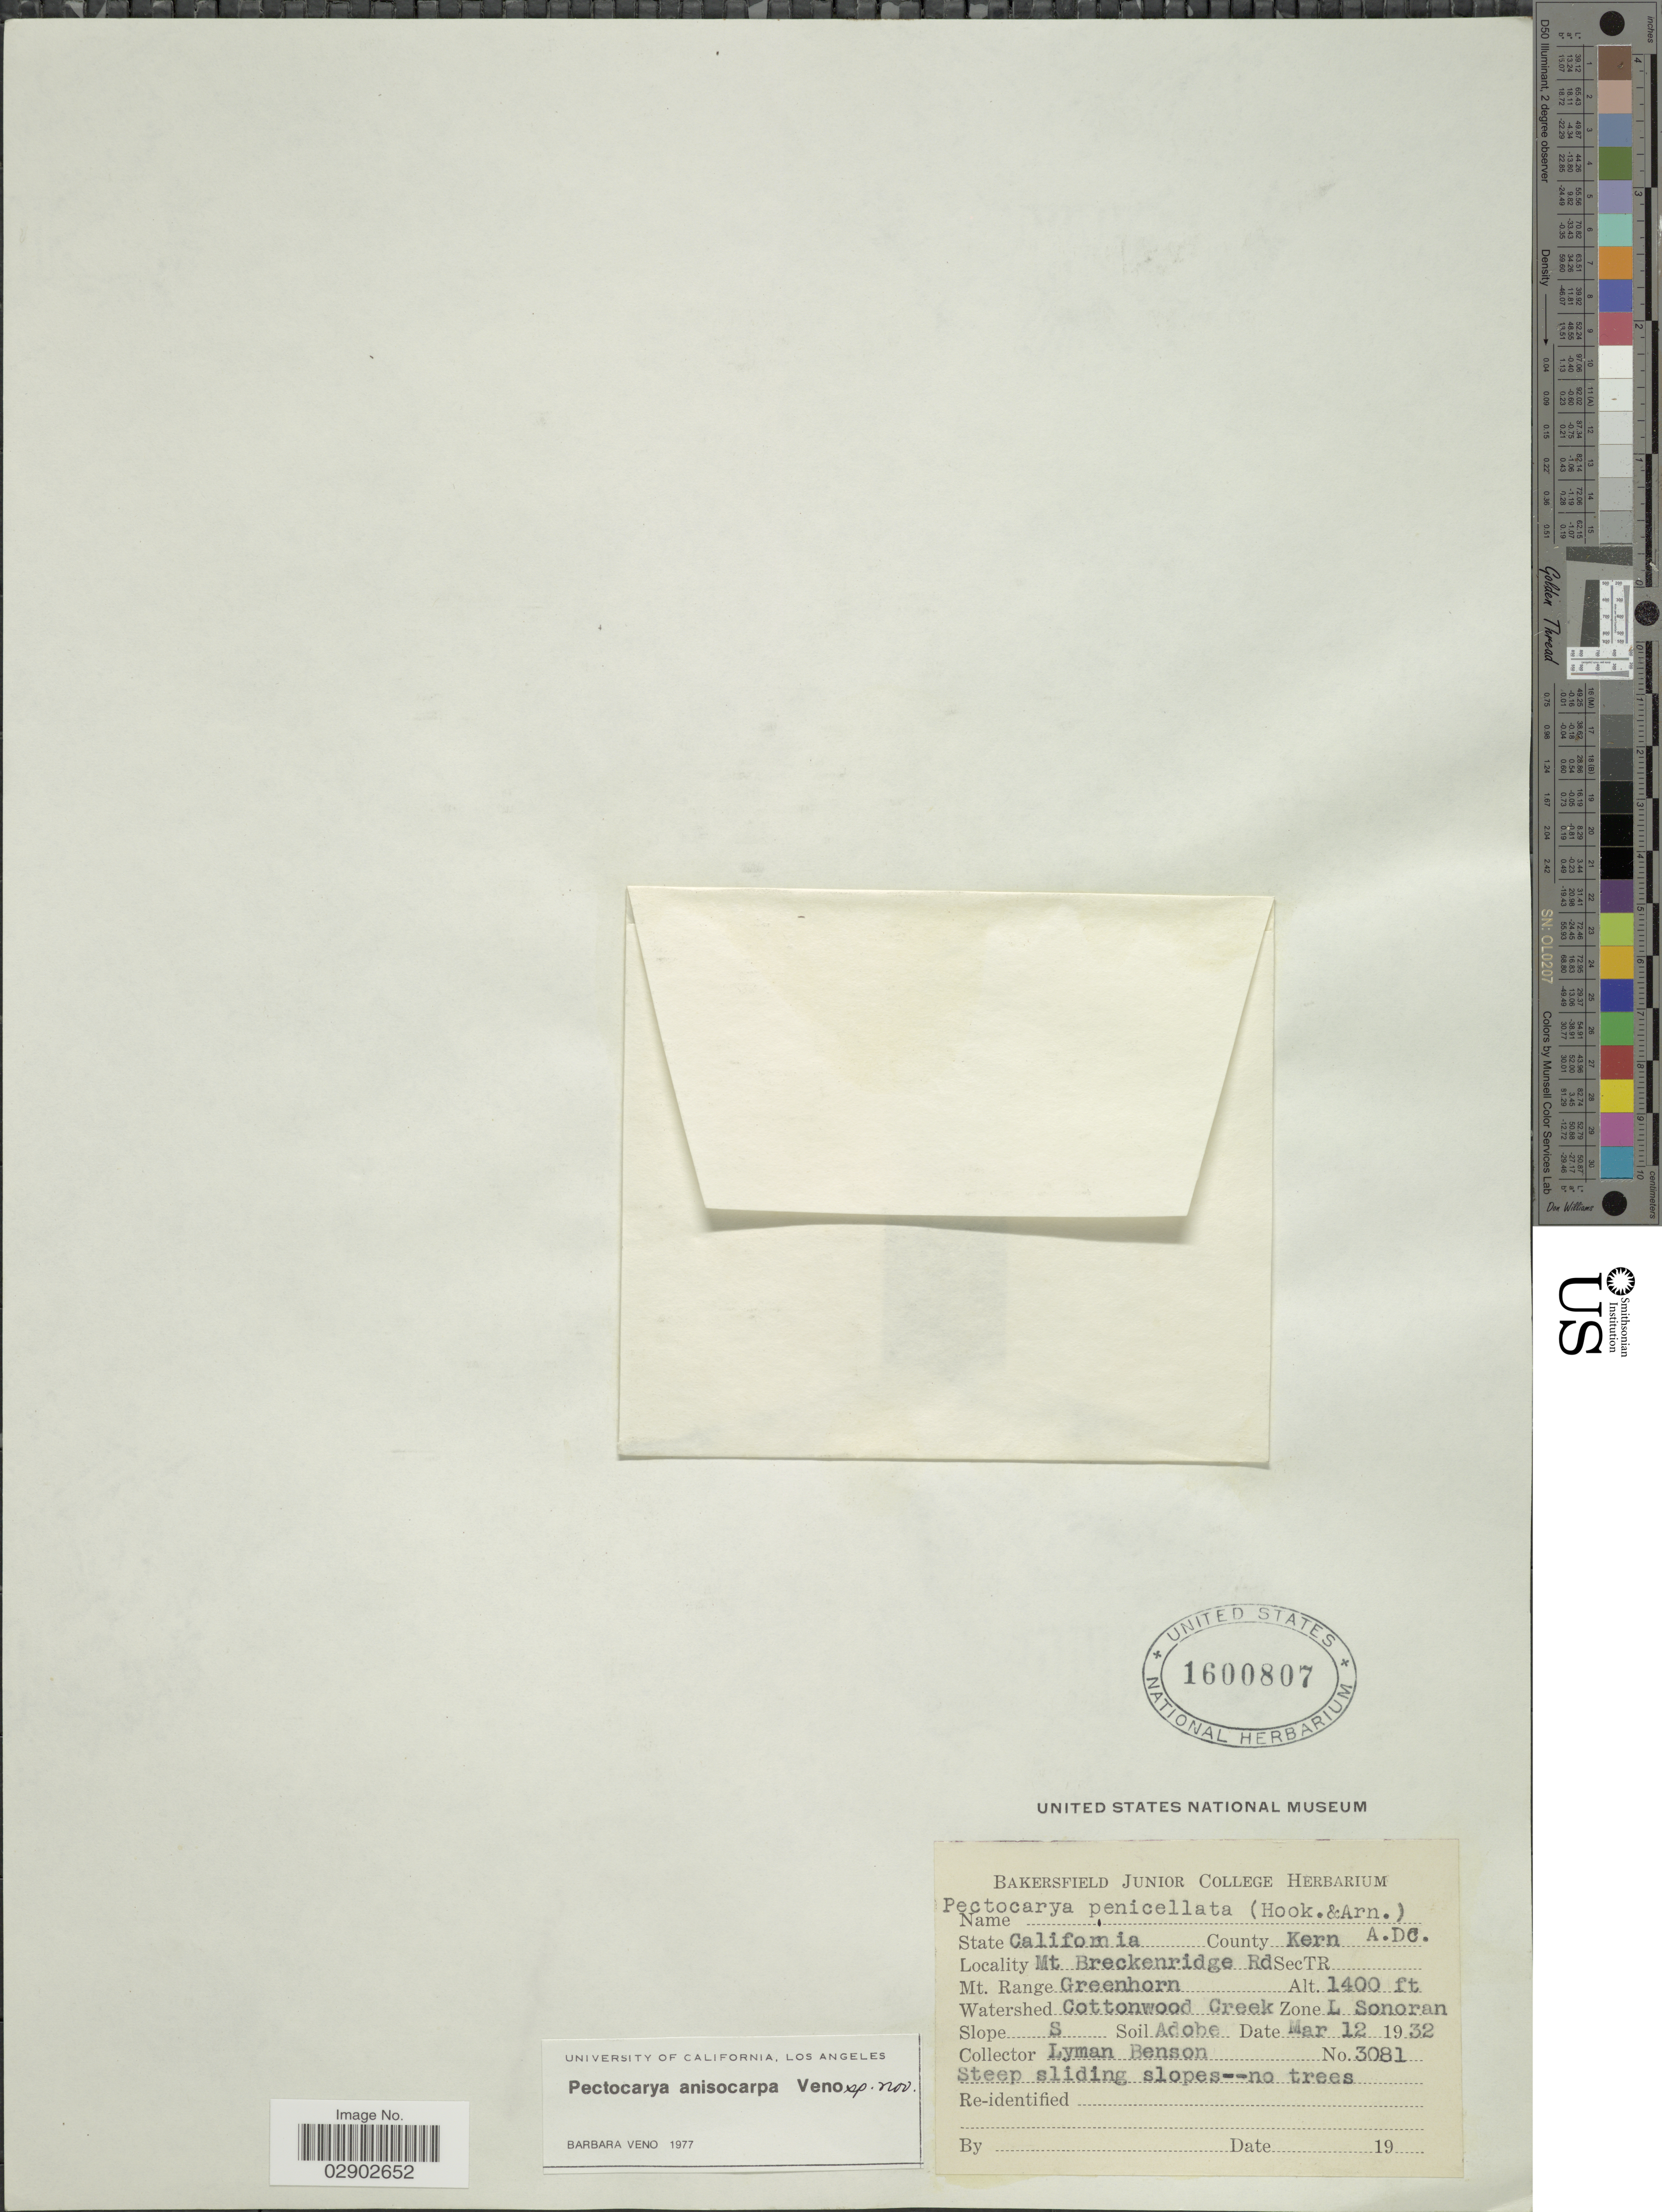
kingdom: Plantae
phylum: Tracheophyta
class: Magnoliopsida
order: Boraginales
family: Boraginaceae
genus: Pectocarya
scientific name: Pectocarya anisocarpa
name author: Veno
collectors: L. D. Benson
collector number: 3081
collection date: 1932-03-12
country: United States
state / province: California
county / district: Kern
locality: County Kern, Mt Breckenridge Rd, SecTR, Mt. Range Greenhorn, Watershed Cottonwood Creek, Zone L Sonoran.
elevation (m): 427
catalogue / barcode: US 1600807